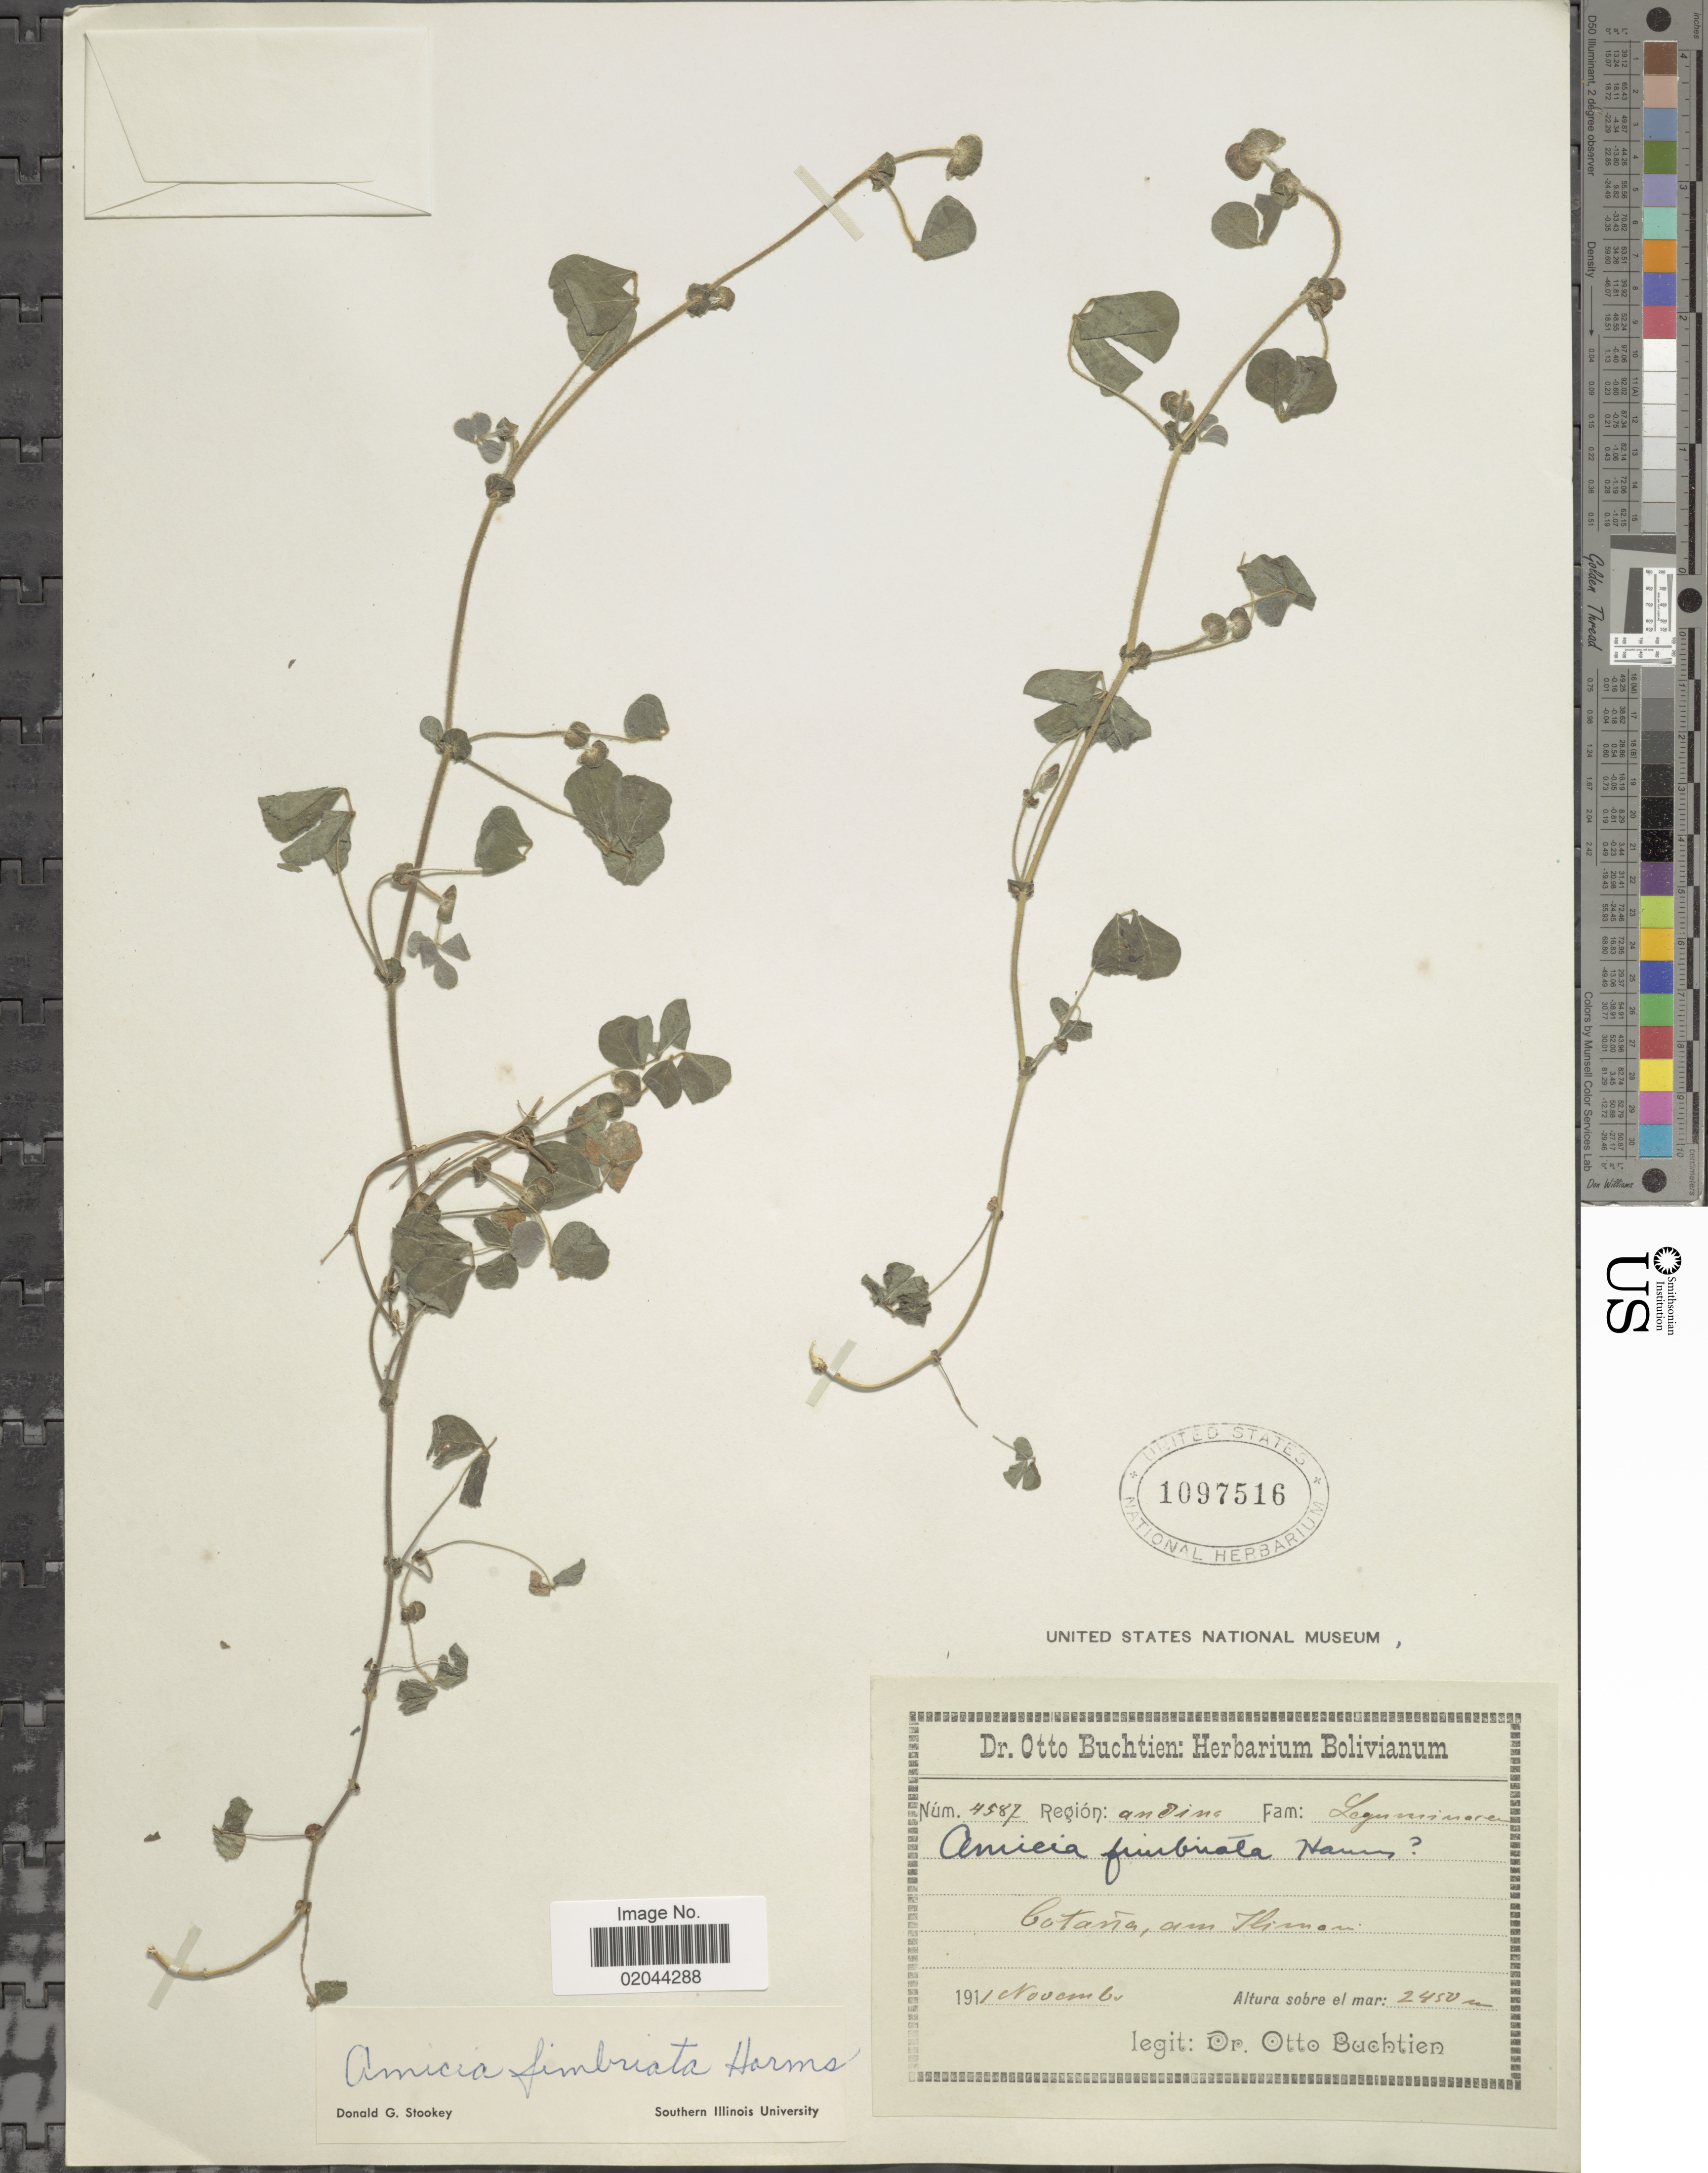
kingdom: Plantae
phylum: Tracheophyta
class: Magnoliopsida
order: Fabales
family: Fabaceae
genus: Amicia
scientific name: Amicia fimbriata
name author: Harms in Kuntze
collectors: O. Buchtien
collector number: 4587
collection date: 1911-11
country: Bolivia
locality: Región: Andine, Cotaña, am Ilimani.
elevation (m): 2450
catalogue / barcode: US 1097516